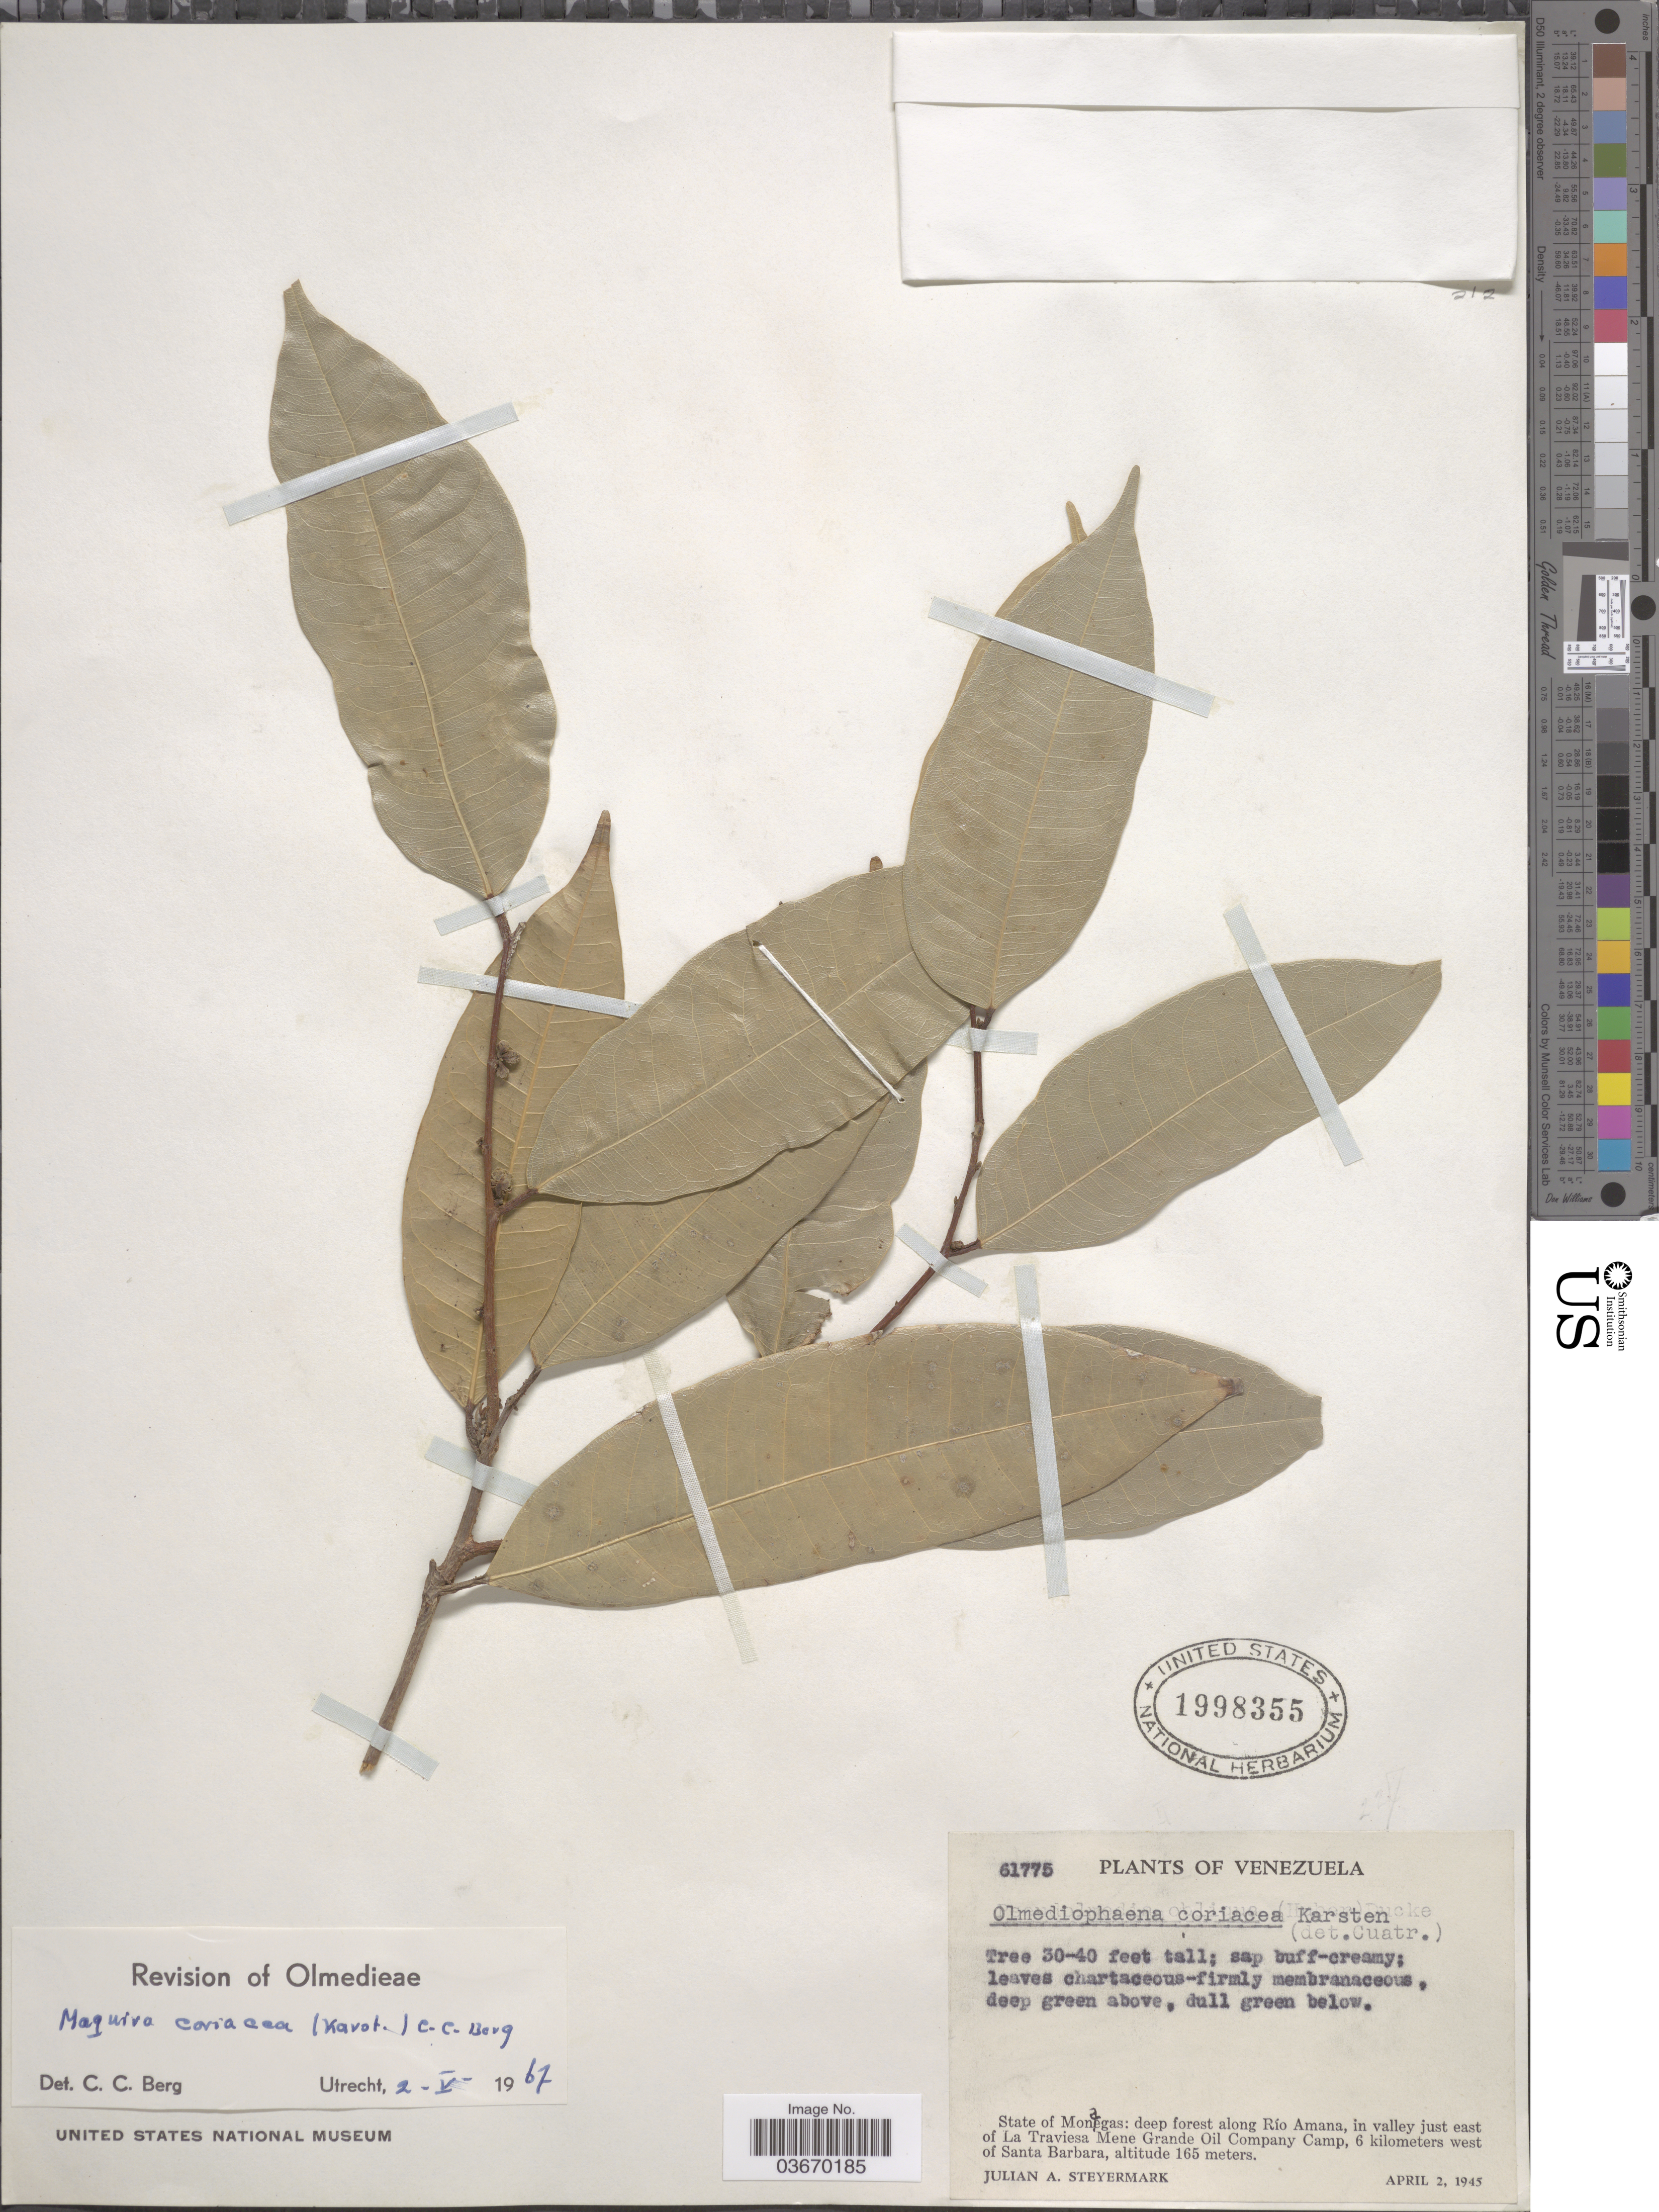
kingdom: Plantae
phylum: Tracheophyta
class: Magnoliopsida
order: Rosales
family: Moraceae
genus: Maquira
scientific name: Maquira coriacea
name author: (H. Karst.) C.C. Berg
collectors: J. Steyermark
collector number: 61775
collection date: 1945-04-02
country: Venezuela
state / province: Monagas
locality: Deep forest along Río Amana, in valley just east of La Traviesa Mene Grande Oil Company Camp, 6 kilometers west of Santa Barbara.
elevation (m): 165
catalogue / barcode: US 1998355